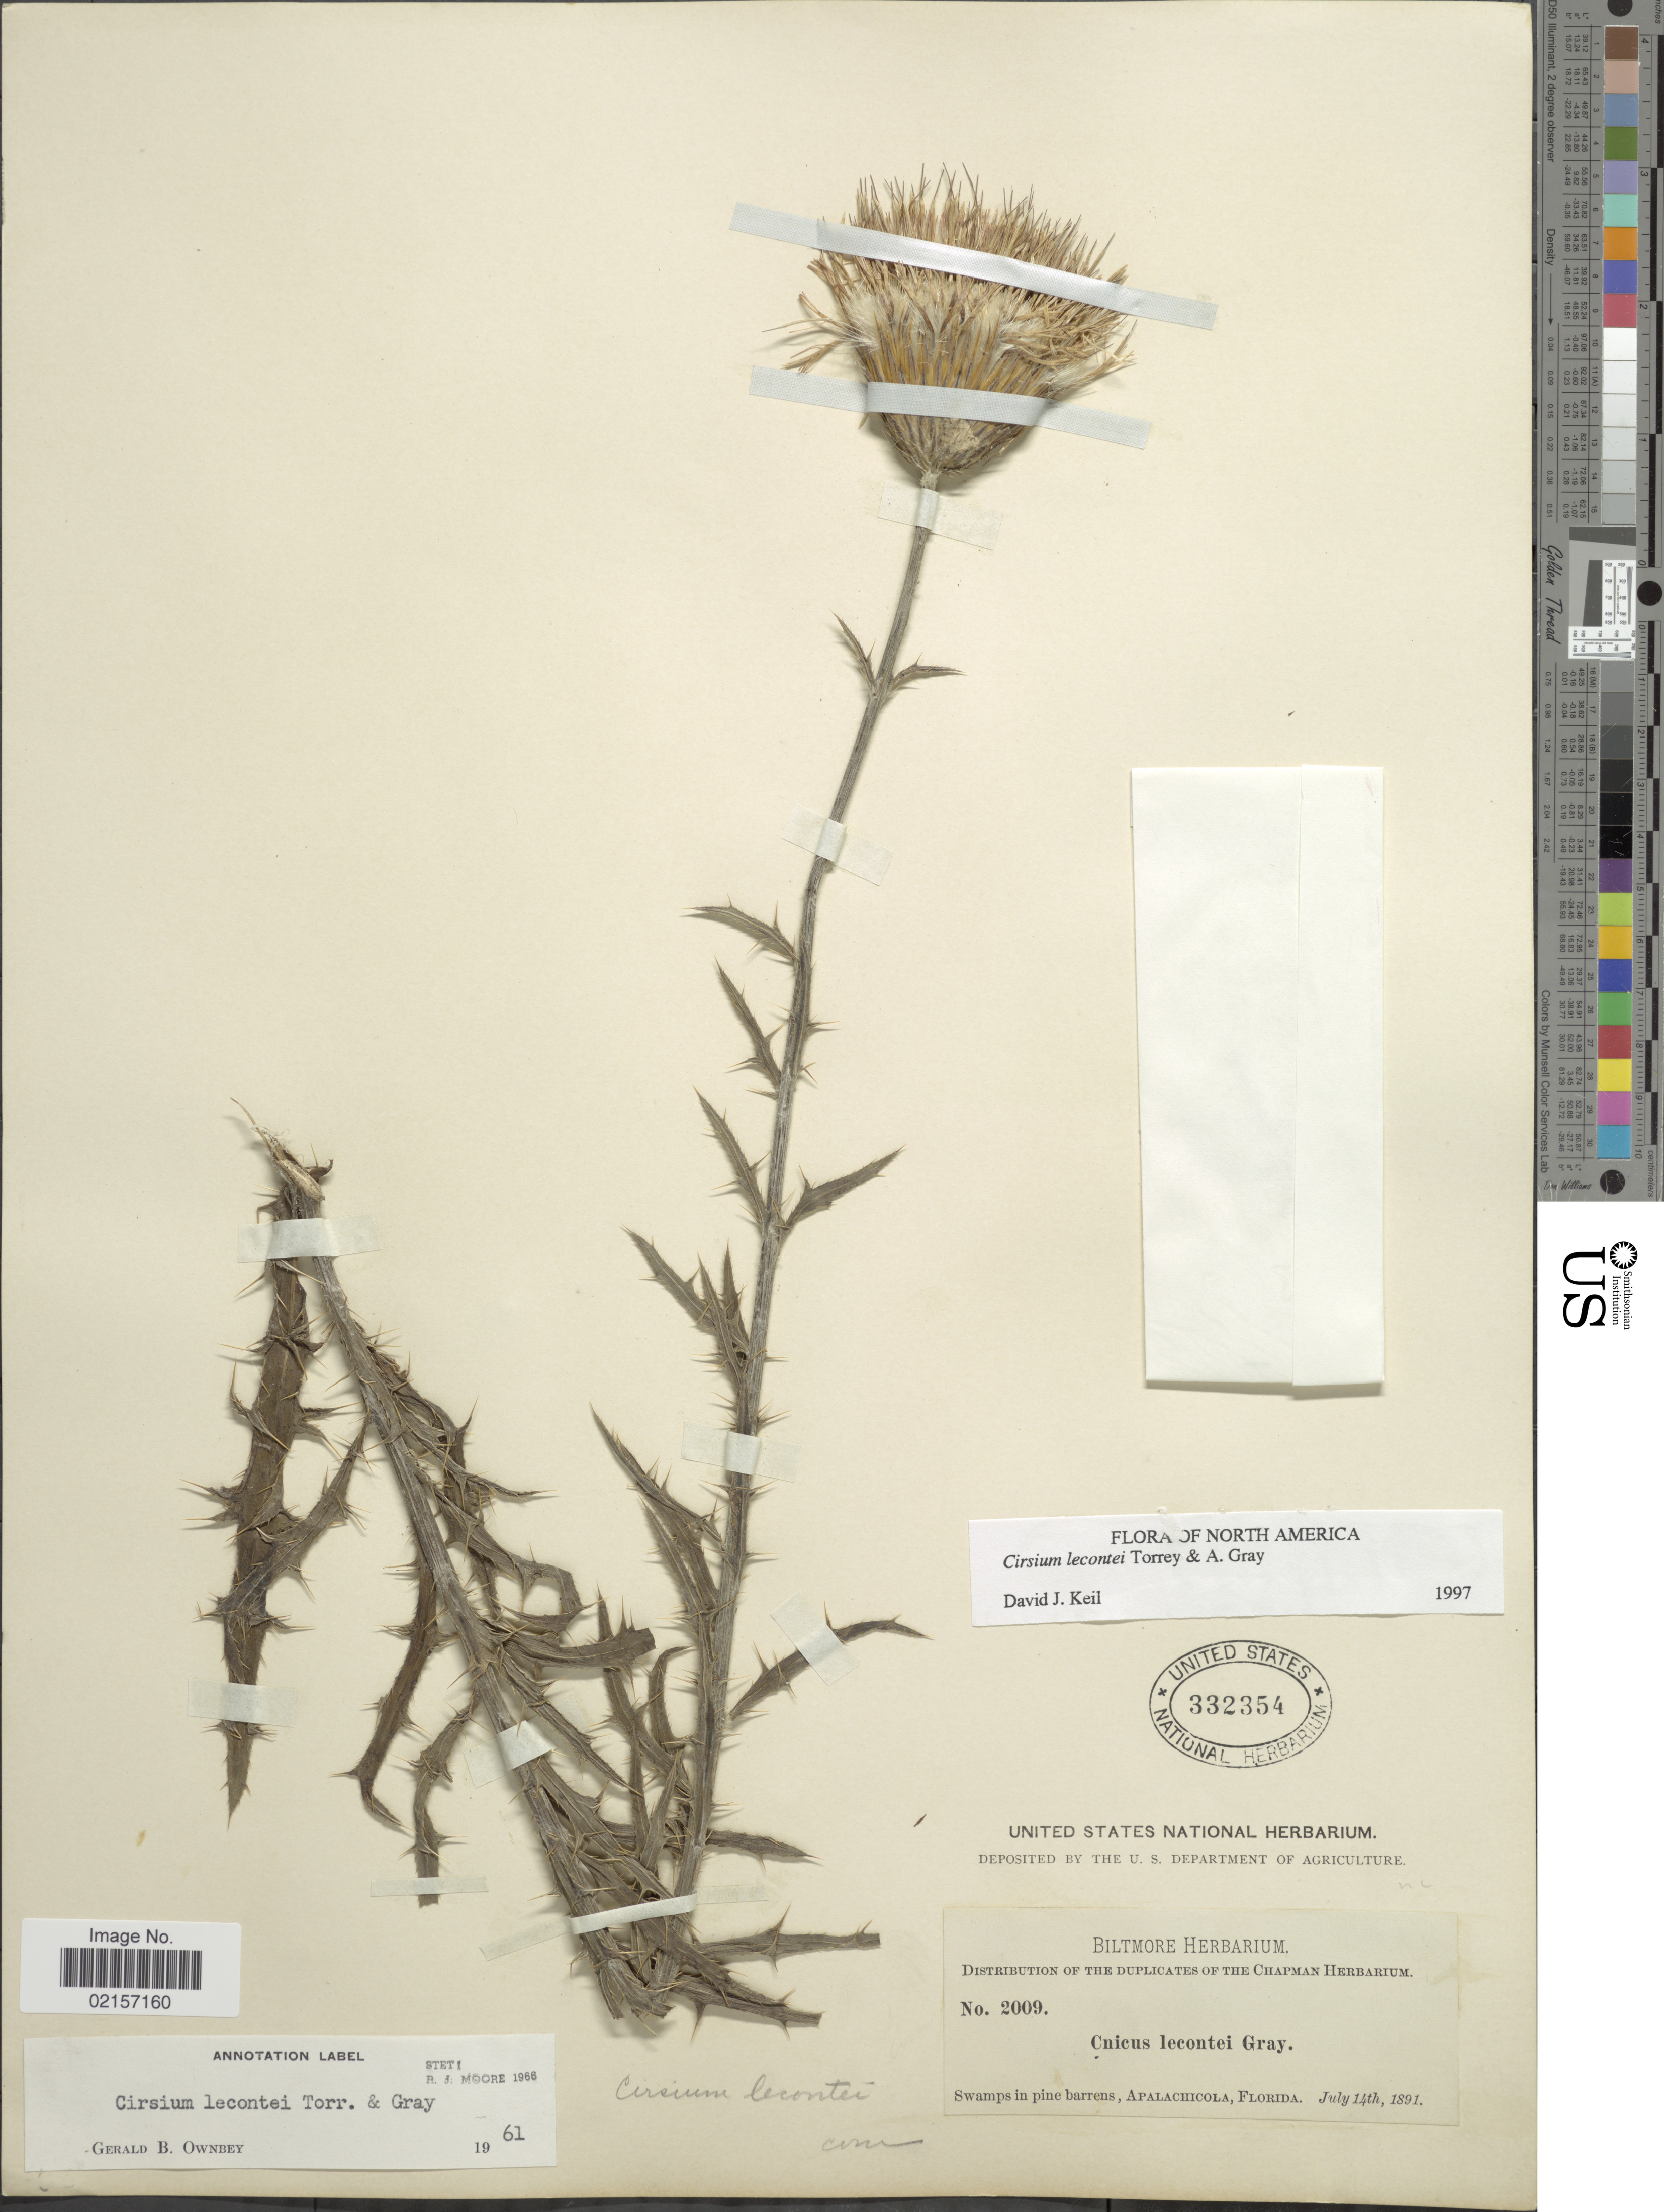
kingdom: Plantae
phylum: Tracheophyta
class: Magnoliopsida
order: Asterales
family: Asteraceae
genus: Cirsium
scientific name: Cirsium lecontei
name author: Torr. & A. Gray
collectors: ex herb. Biltmore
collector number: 2009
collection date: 1891-07-14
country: United States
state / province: Florida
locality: Swamps in pine barrens, Apalachicola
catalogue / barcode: US 332354